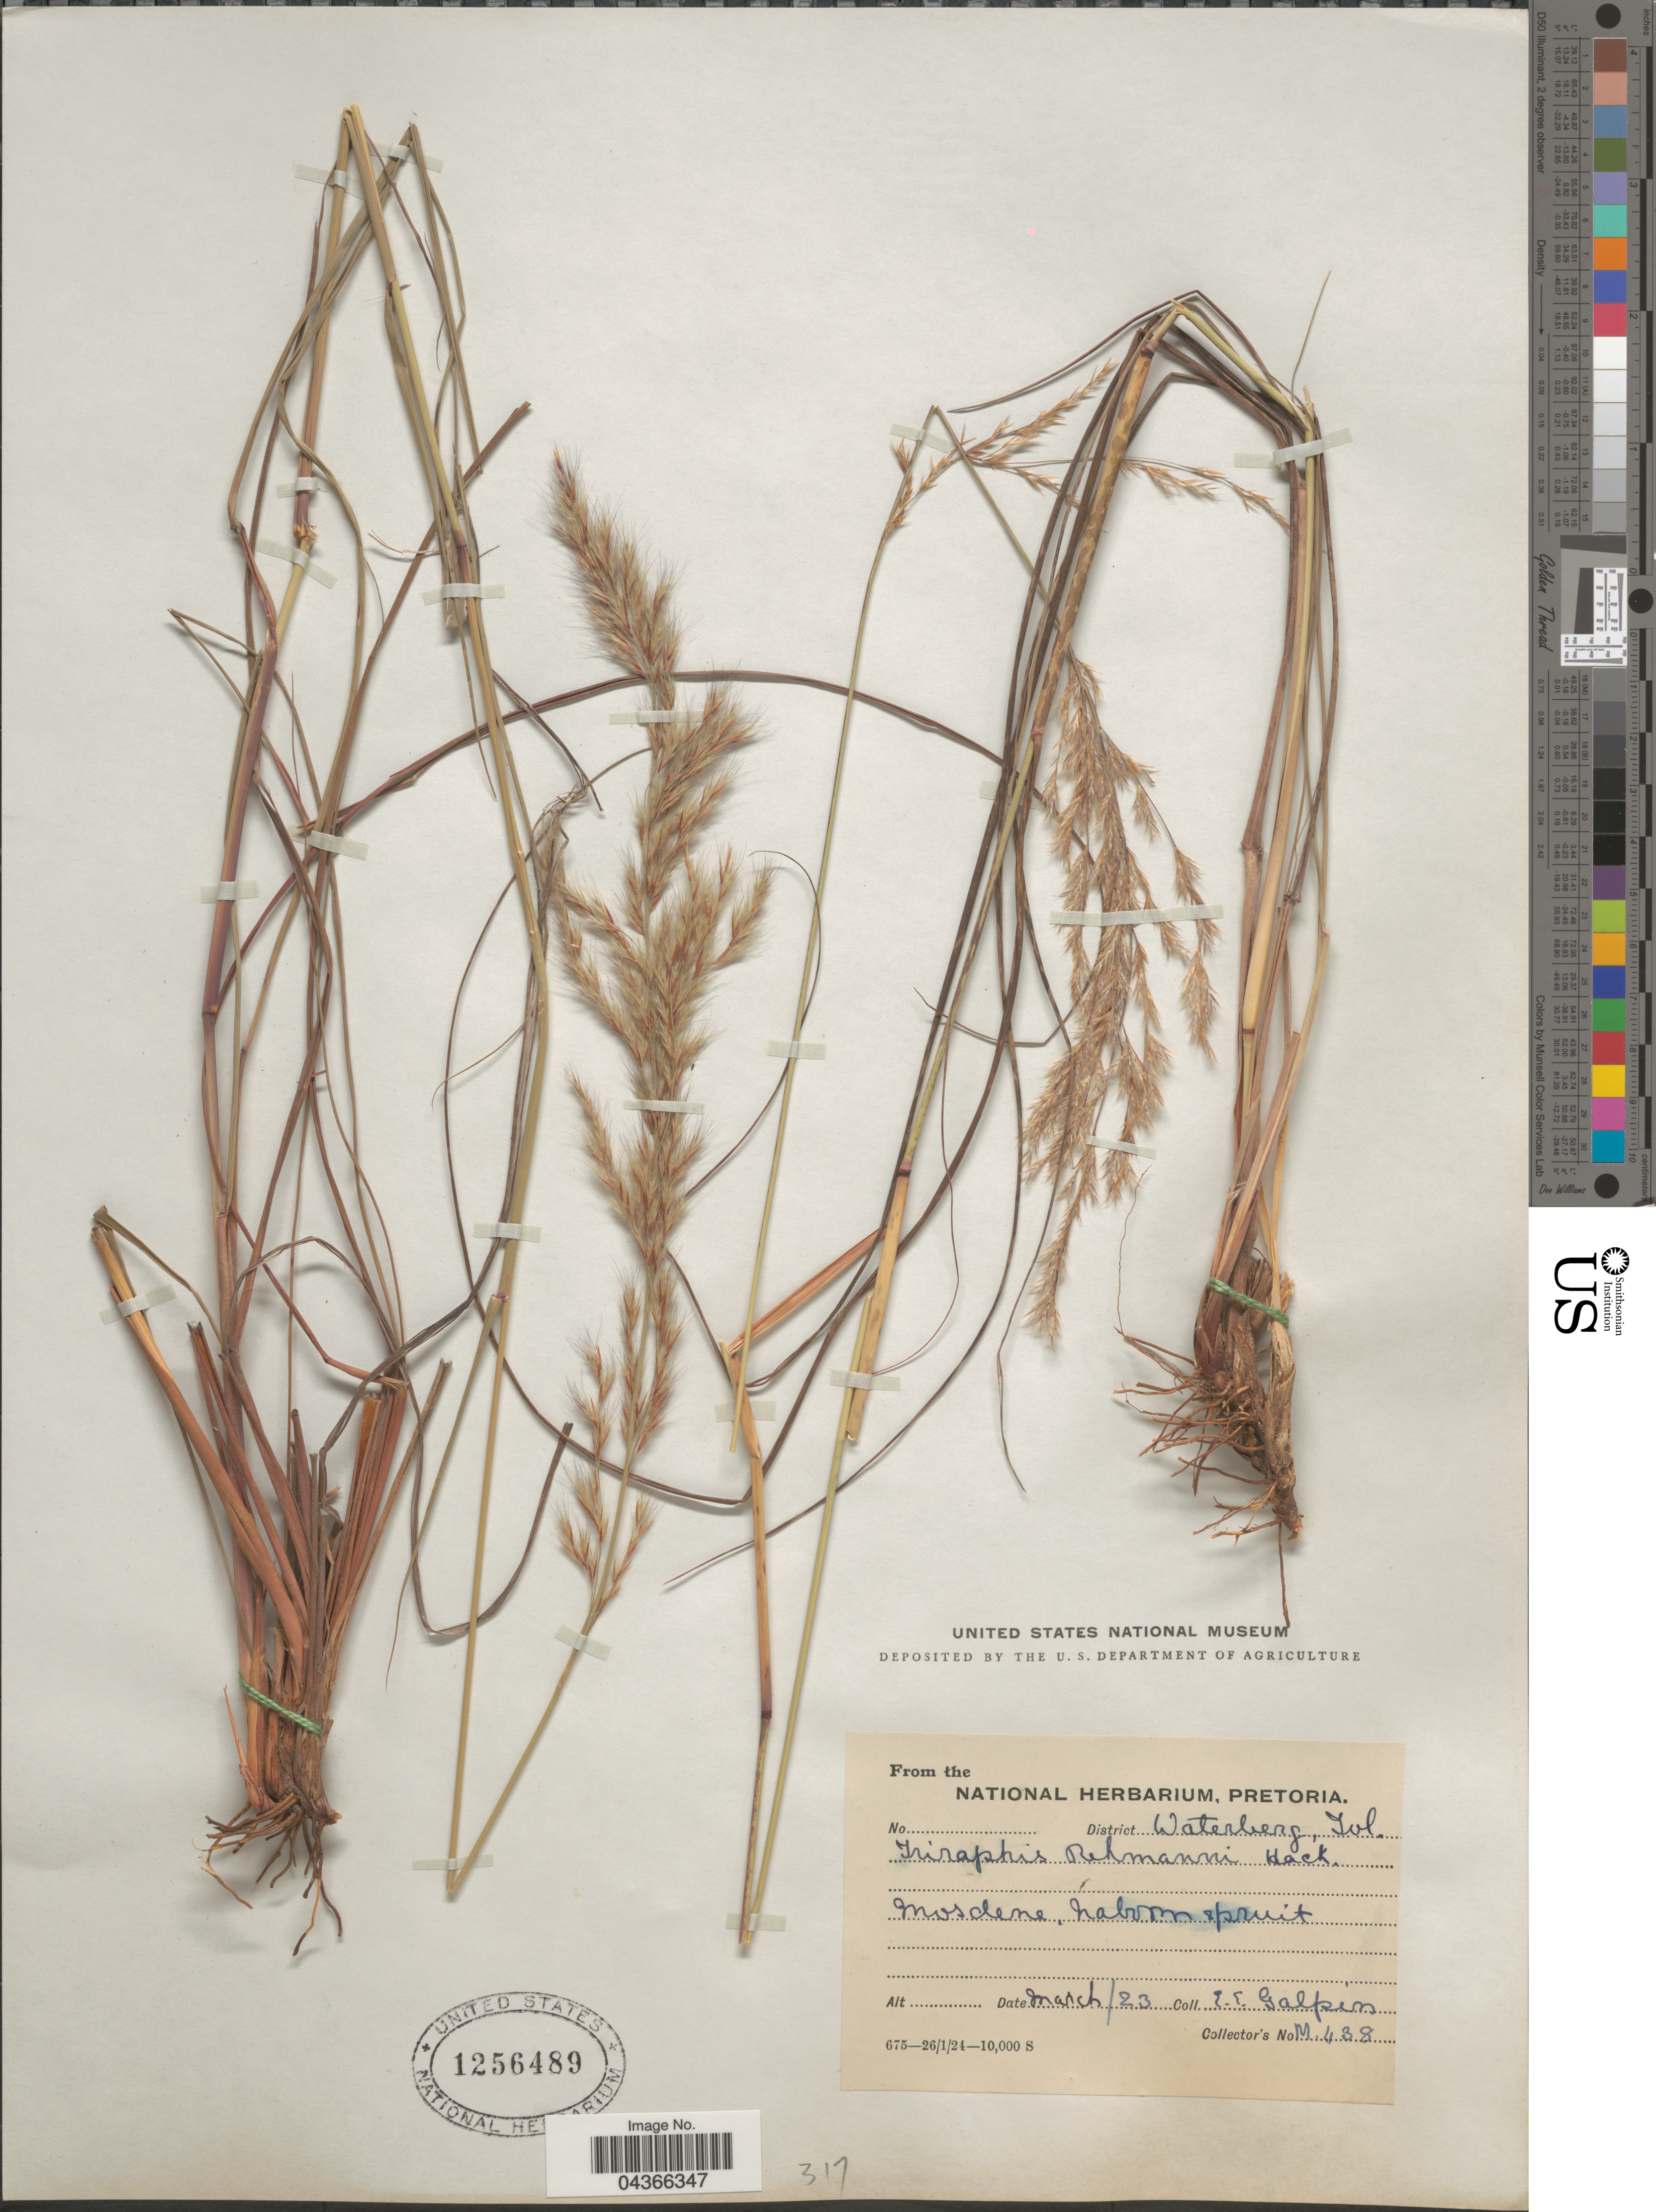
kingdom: Plantae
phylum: Tracheophyta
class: Liliopsida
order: Poales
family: Poaceae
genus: Triraphis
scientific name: Triraphis rehmanni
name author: Hack.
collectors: E. Galpin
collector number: M438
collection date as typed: Transcribed d/m/y: /3/23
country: South Africa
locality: District Waterberg, Tvl. Mosclene. Naboom Spruit.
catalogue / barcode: US 1256489